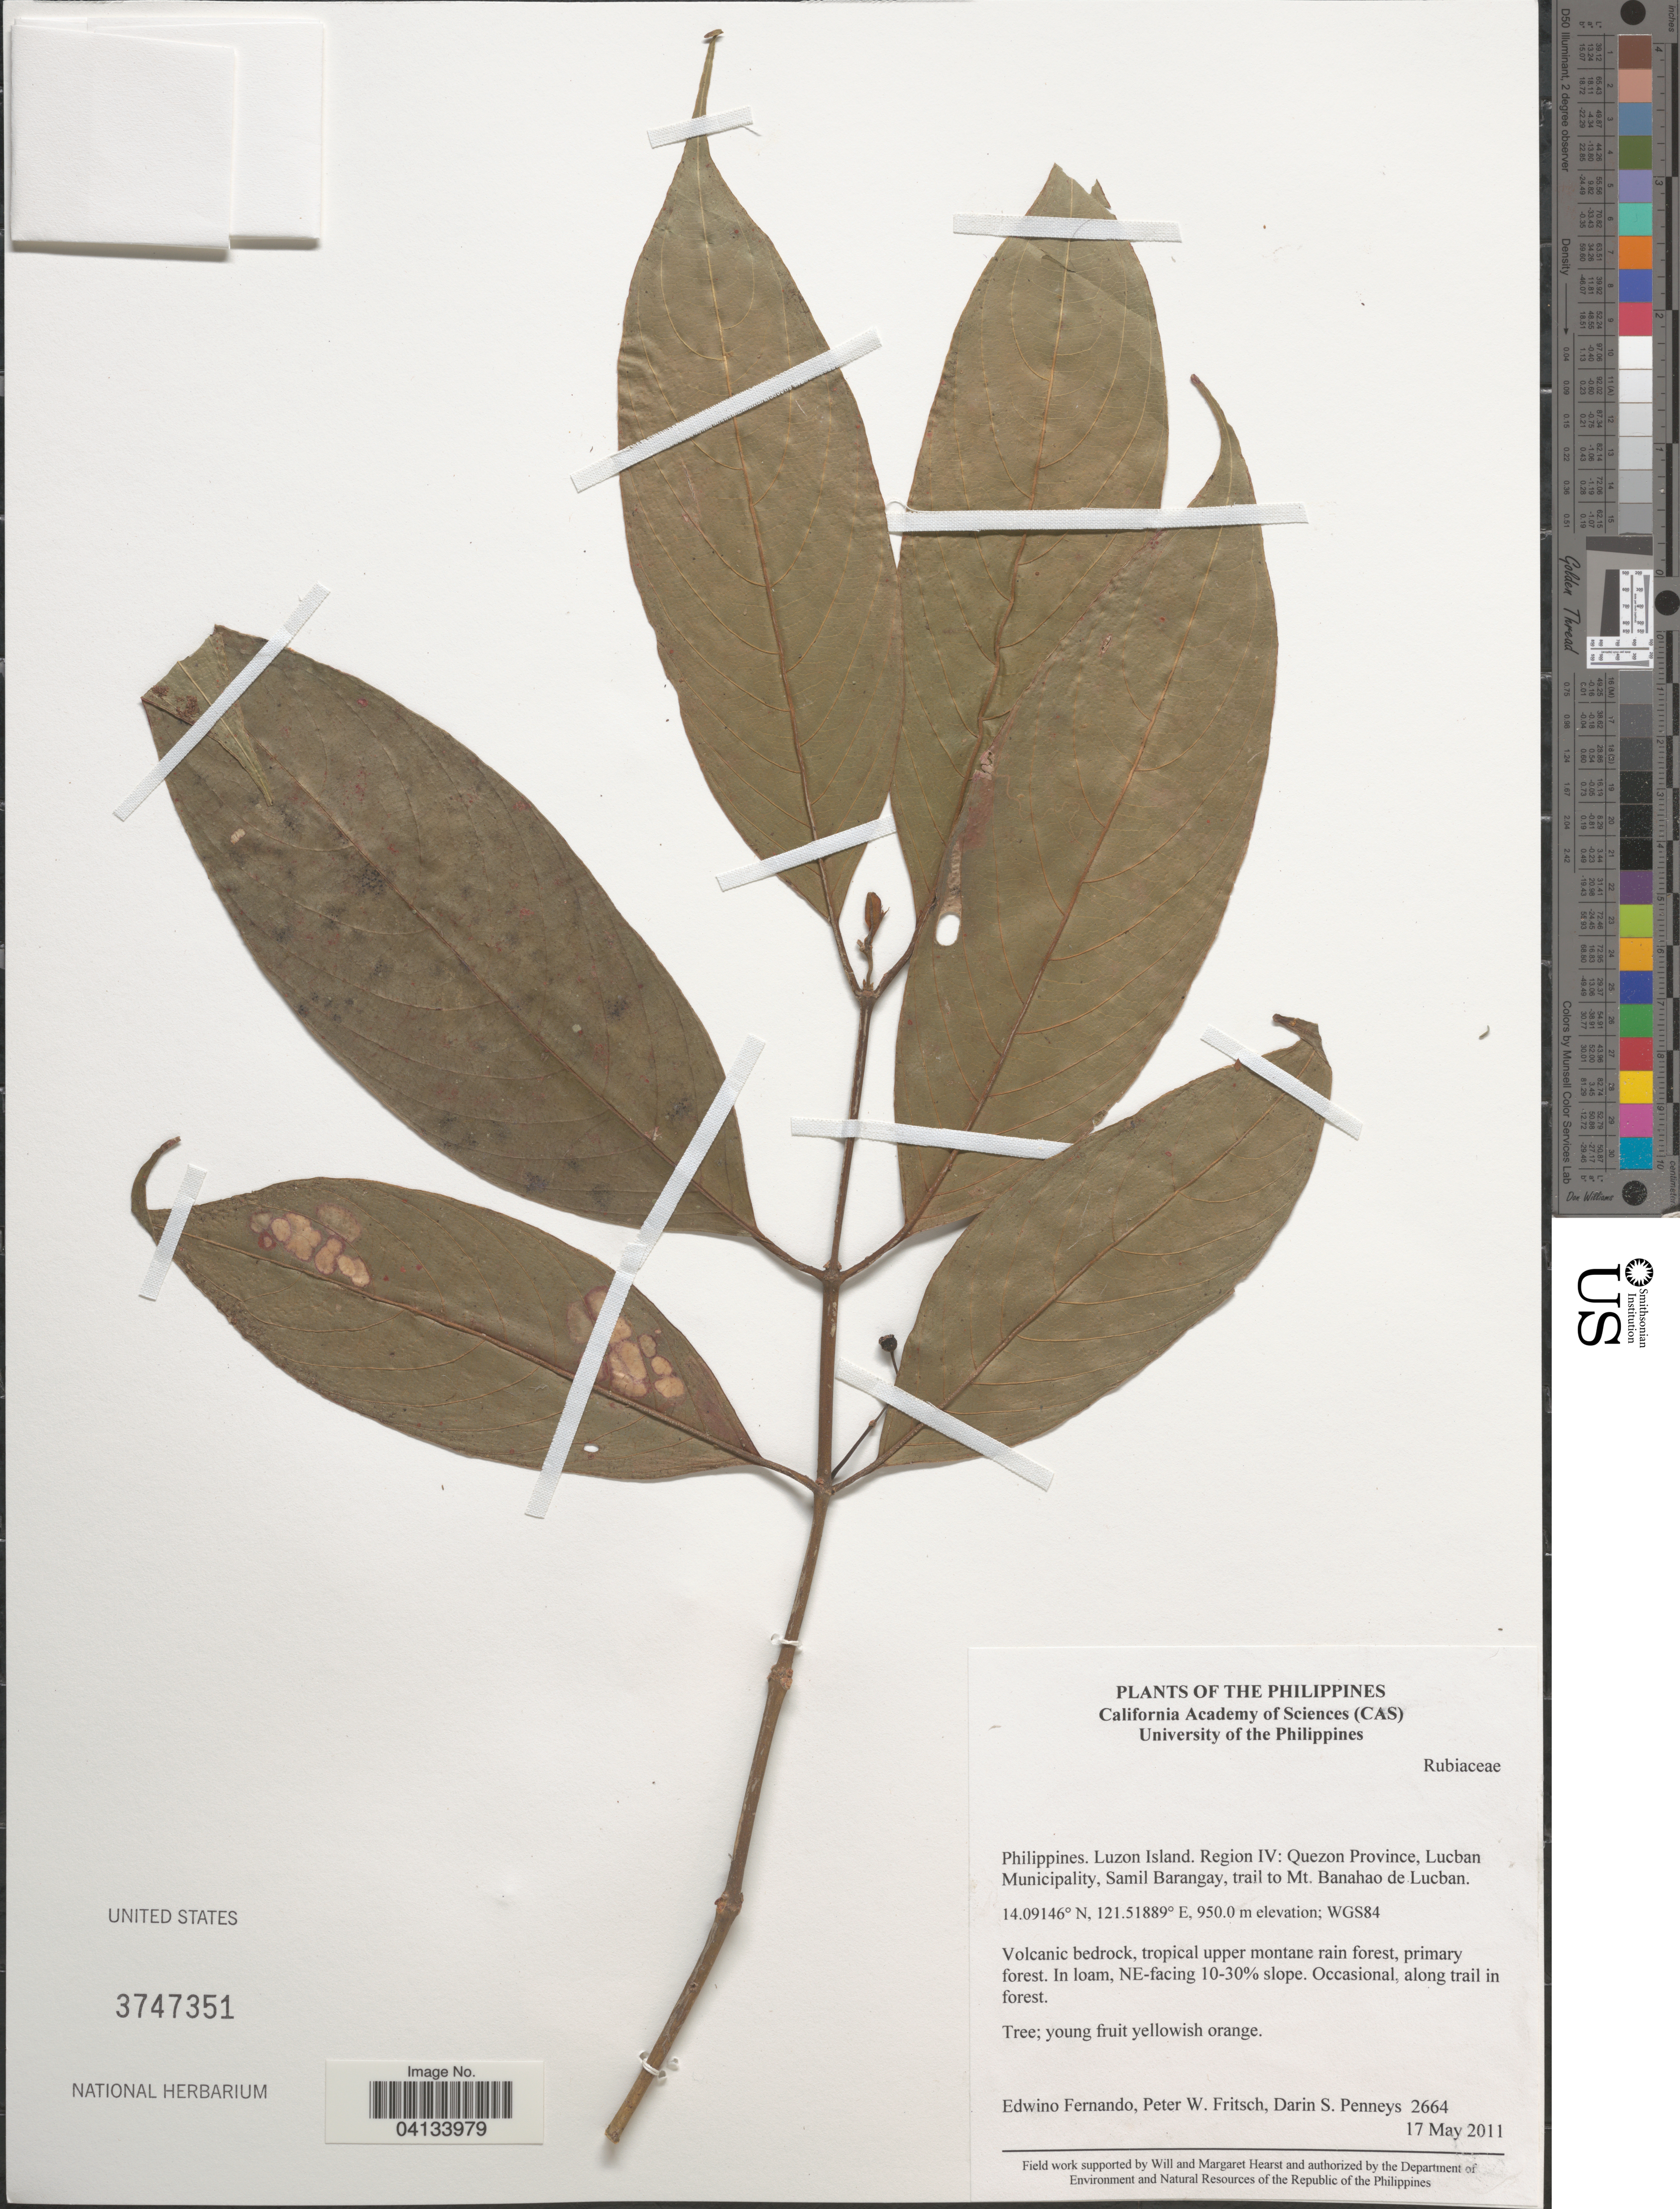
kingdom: Plantae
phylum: Tracheophyta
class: Magnoliopsida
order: Gentianales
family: Rubiaceae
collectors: E. S. Fernando, P. W. Fritsch & D. S. Penneys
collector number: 2664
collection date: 2011-05-17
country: Philippines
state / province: Calabarzon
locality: Luzon Island. Region IV: Quezon Province, Lucban Municipality, Samil Barangay, trail to Mt. Banahao de Lucban. WGS84. NE-facing 10-30% slope.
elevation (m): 950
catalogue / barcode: US 3747351